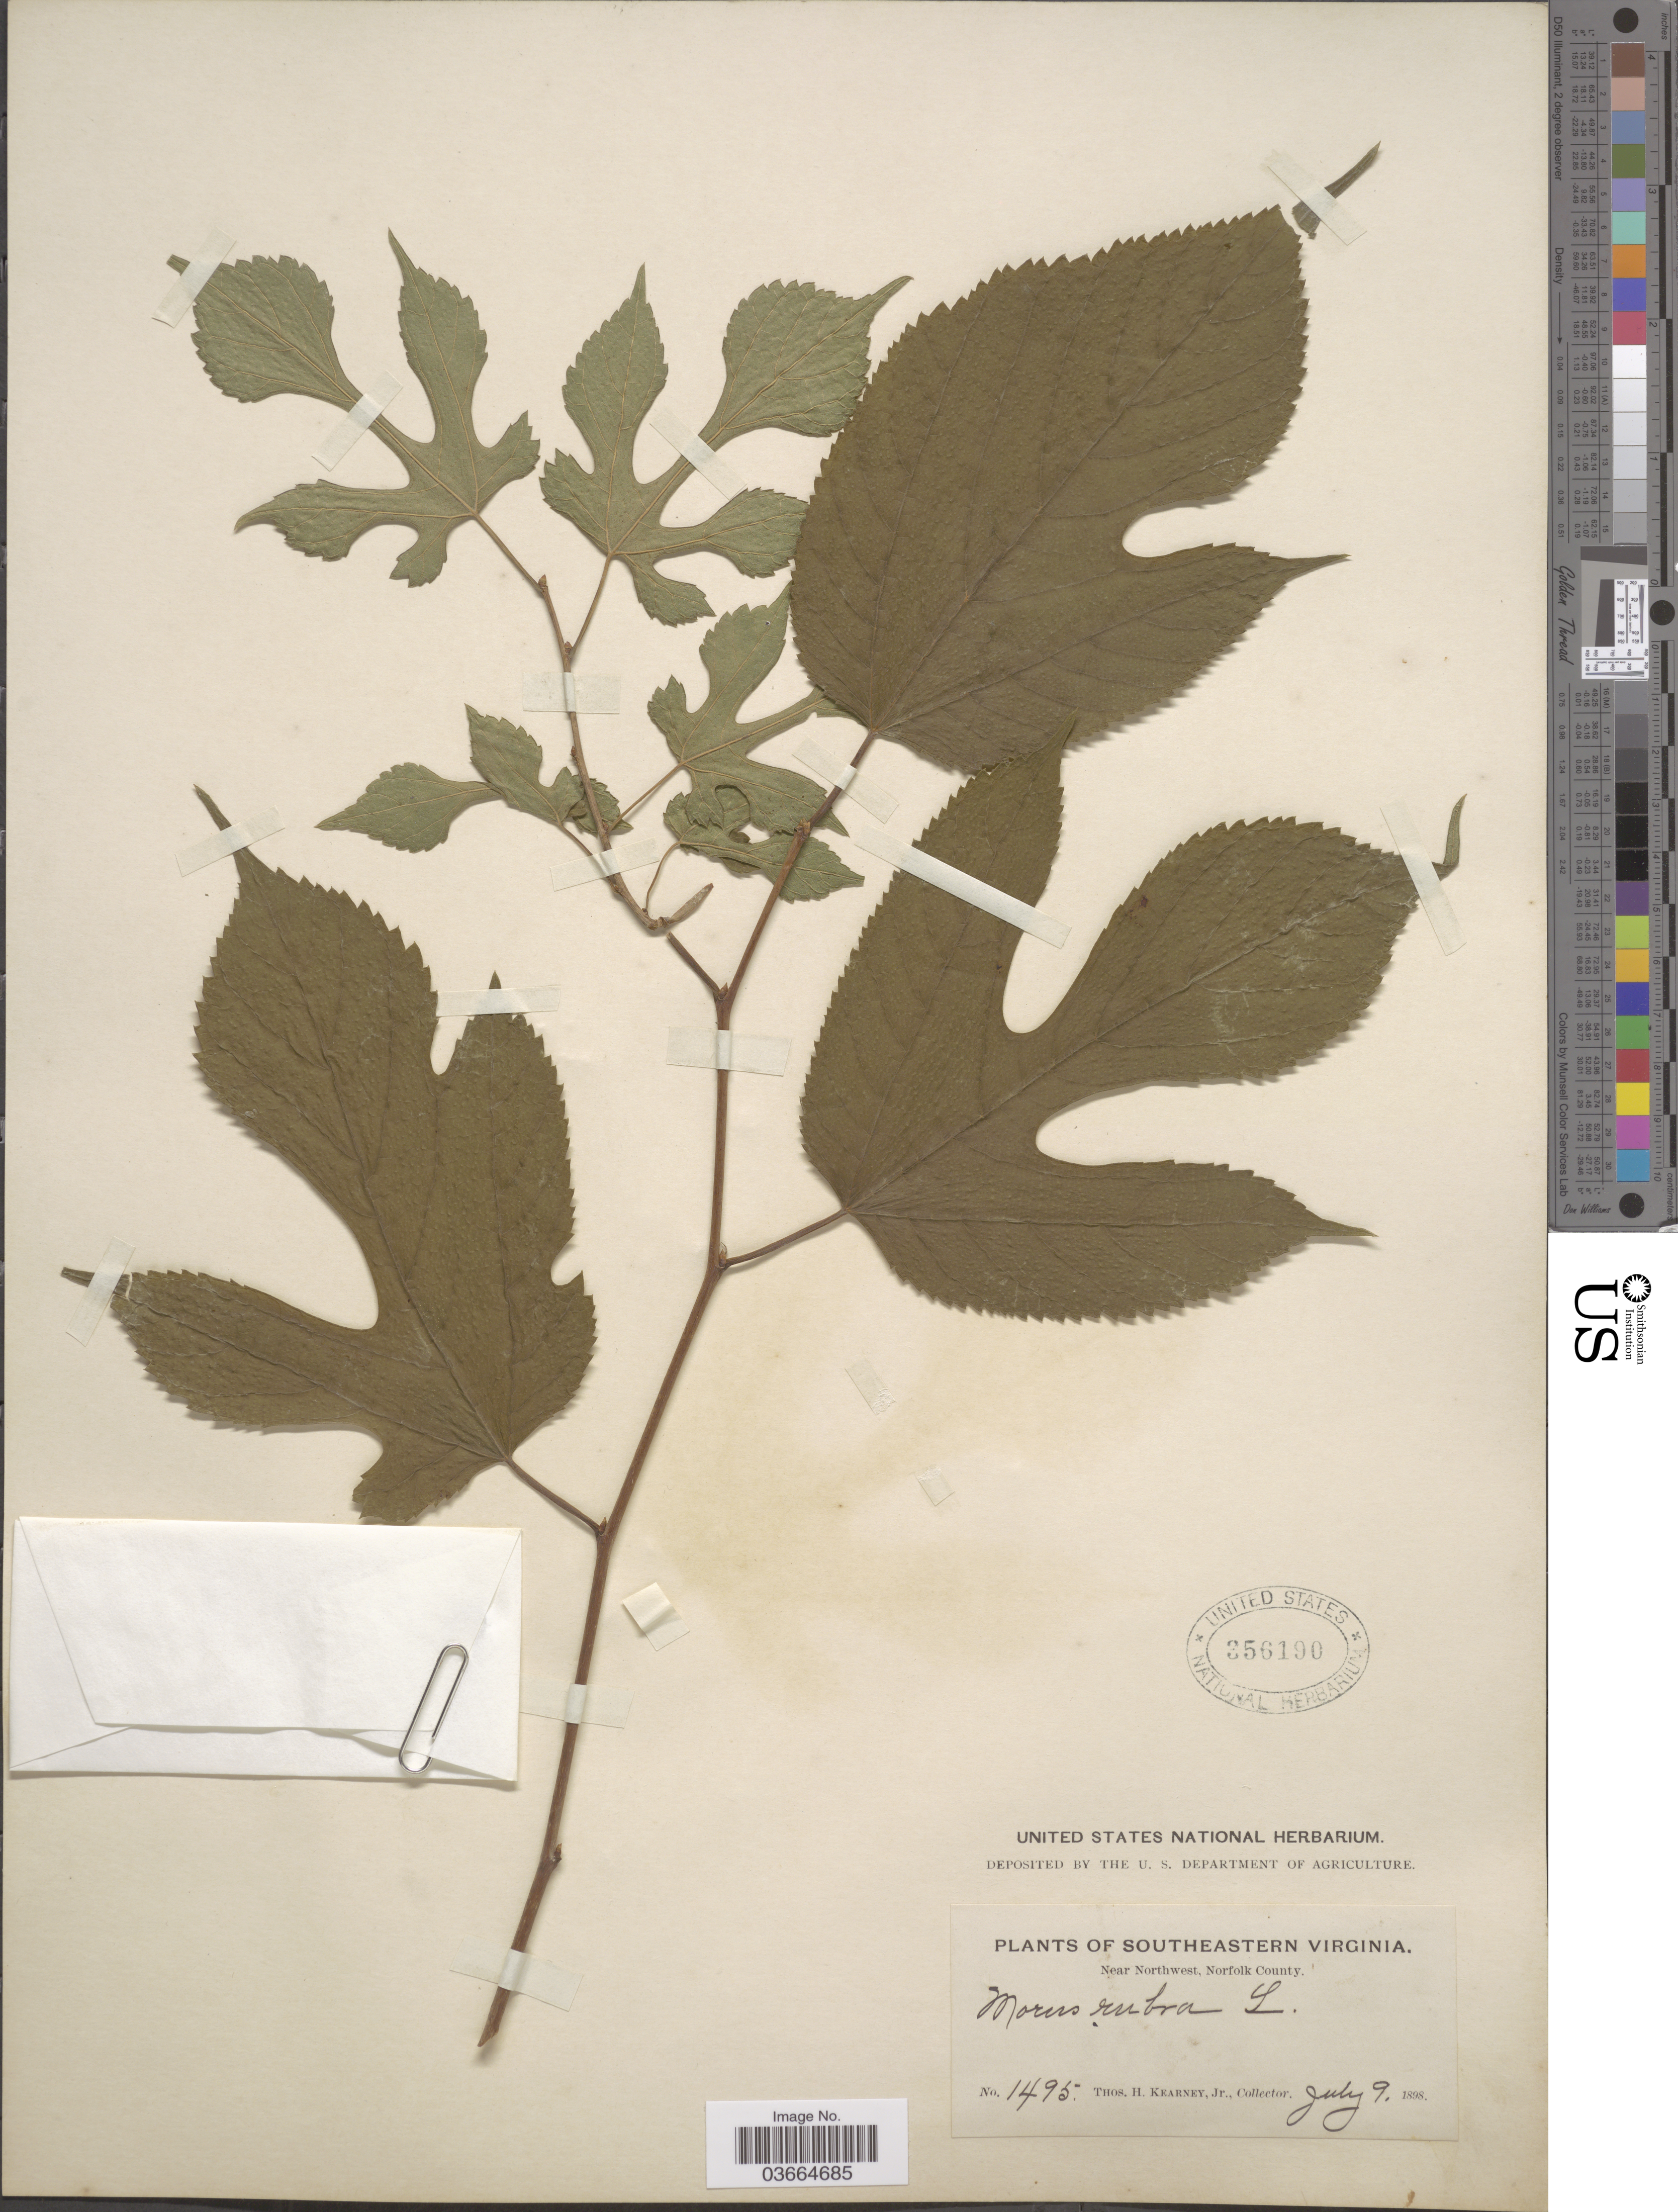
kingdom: Plantae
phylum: Tracheophyta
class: Magnoliopsida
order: Rosales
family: Moraceae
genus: Morus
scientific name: Morus rubra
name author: L.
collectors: T. H. Kearney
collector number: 1495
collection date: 1898-07-09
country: United States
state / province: Virginia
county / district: City of Chesapeake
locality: Southeastern Virginia. Near Northwest, Norfolk County.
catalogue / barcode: US 356190